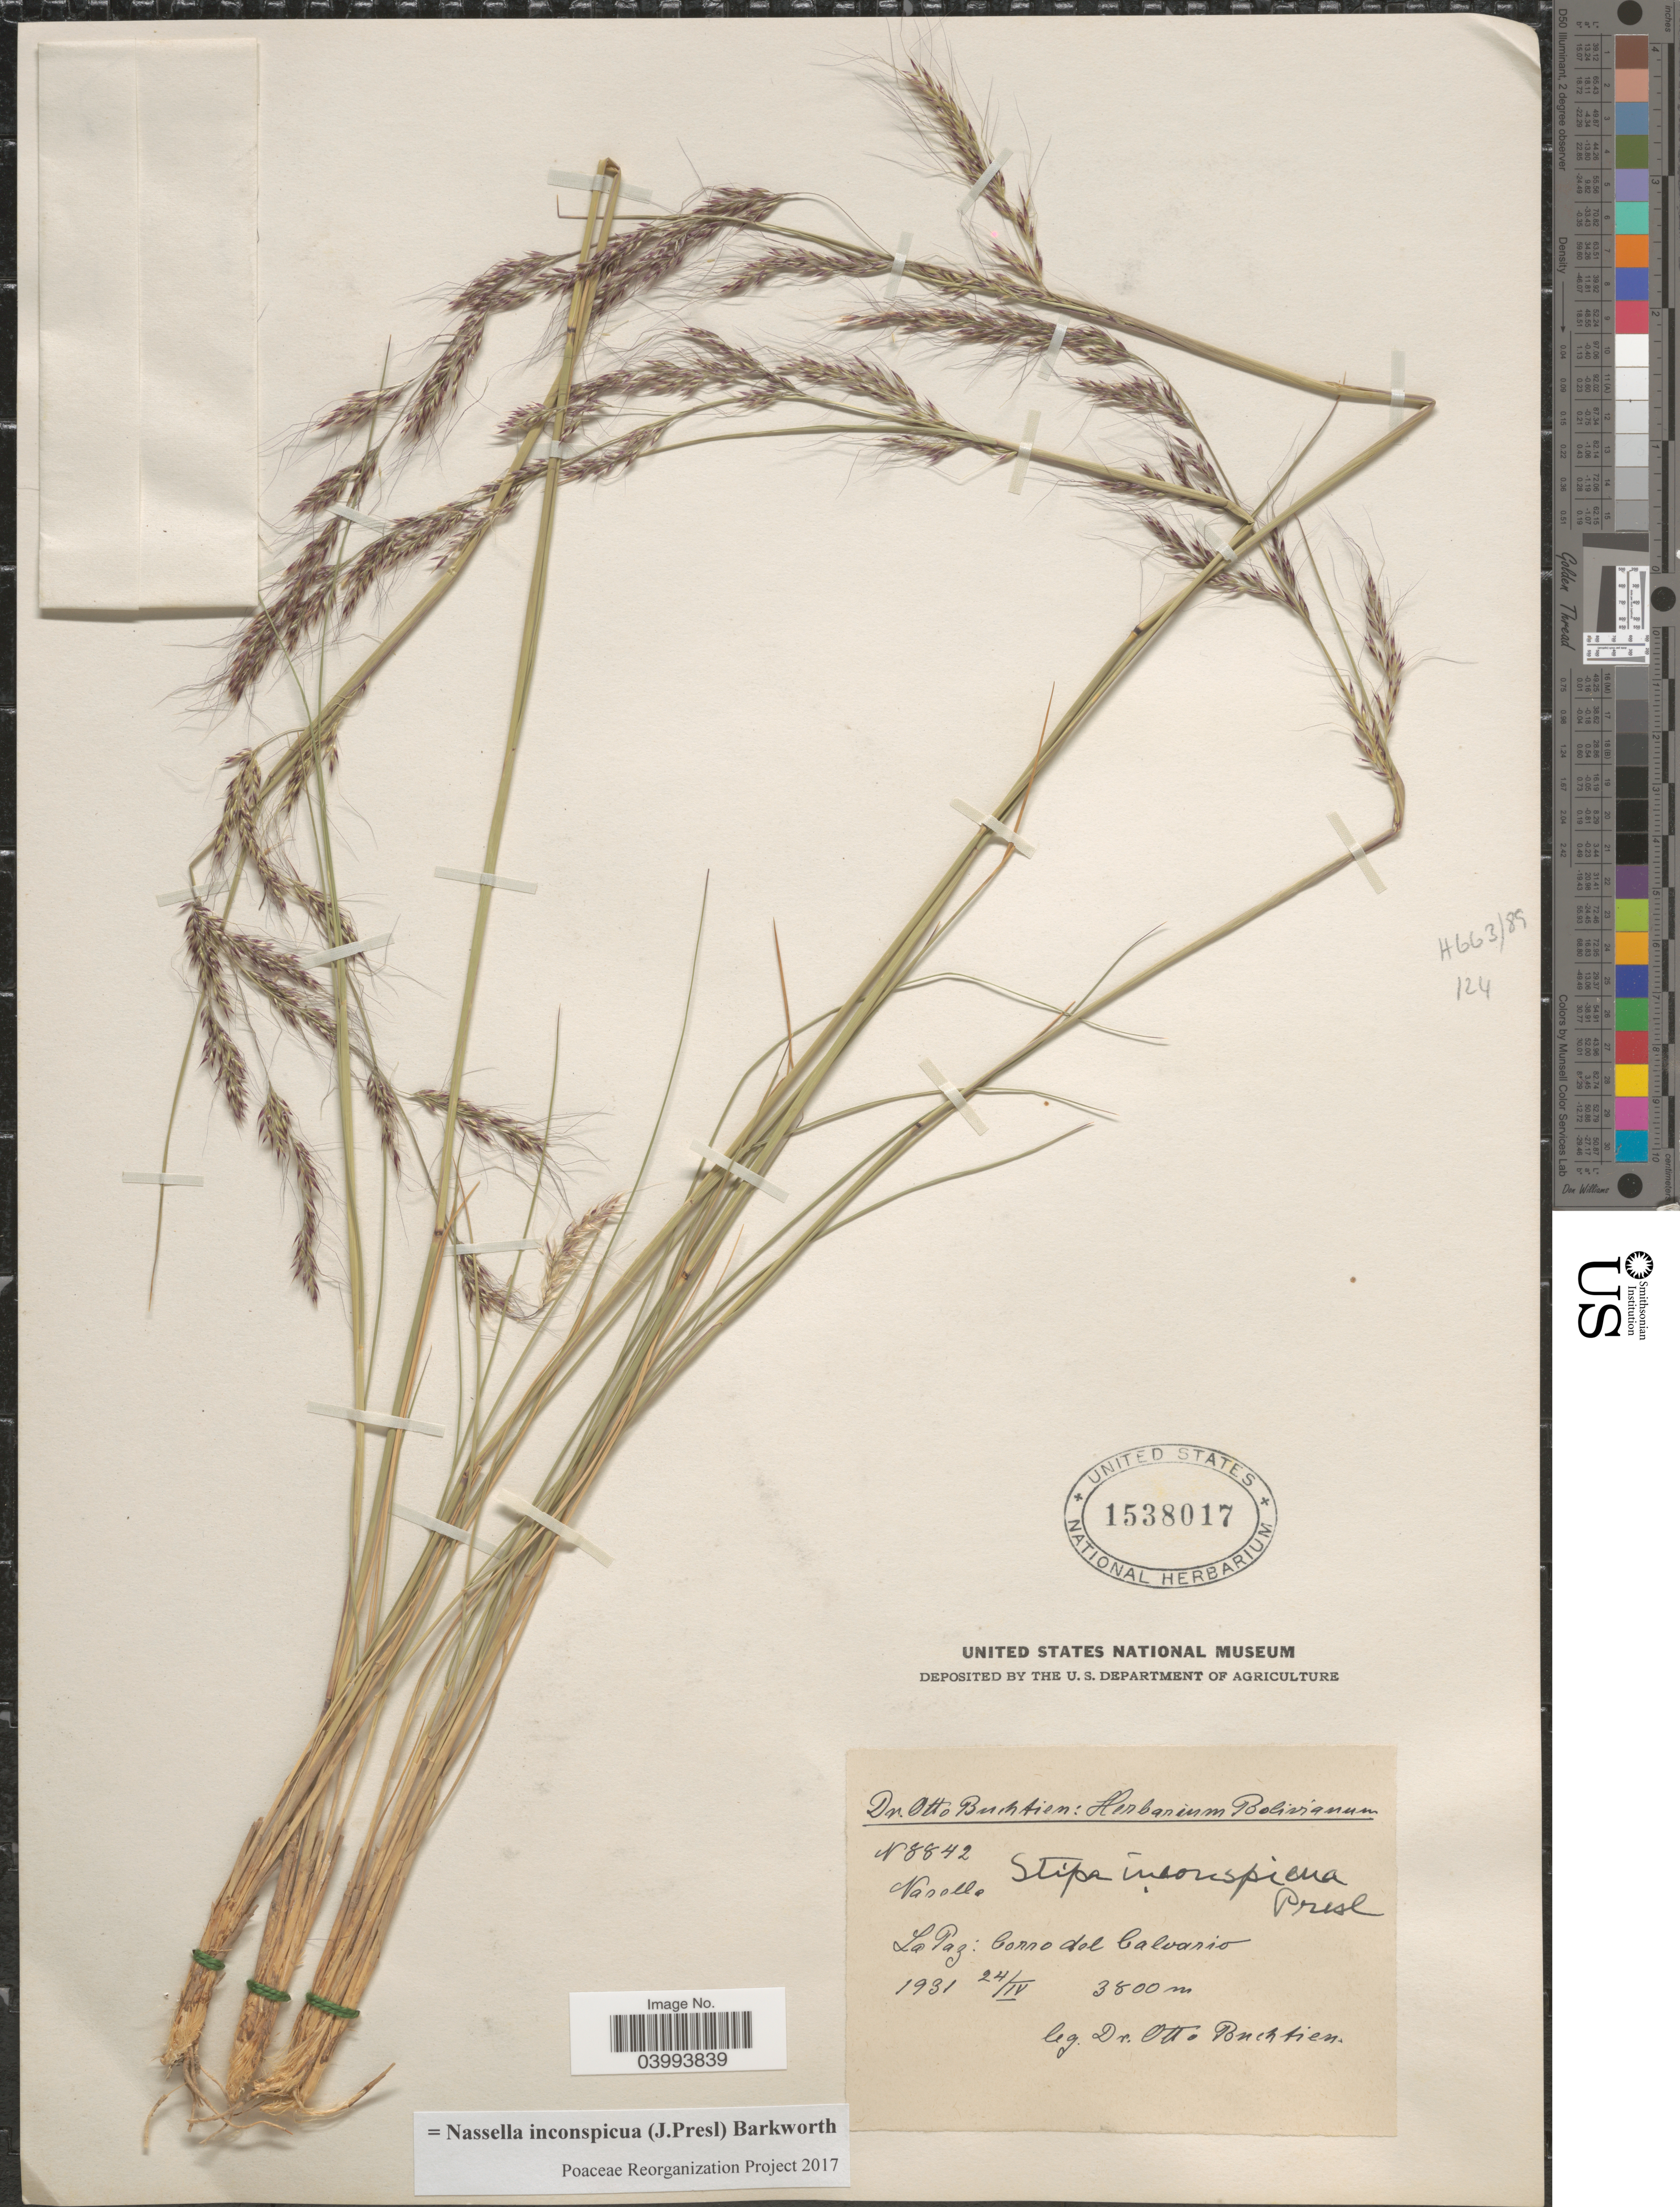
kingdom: Plantae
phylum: Tracheophyta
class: Liliopsida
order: Poales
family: Poaceae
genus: Nassella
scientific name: Nassella inconspicua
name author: (J. Presl) Barkworth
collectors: O. Buchtien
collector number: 8842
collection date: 1931-04-24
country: Bolivia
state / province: La Paz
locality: Corro del Calvario.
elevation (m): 3800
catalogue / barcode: US 1538017